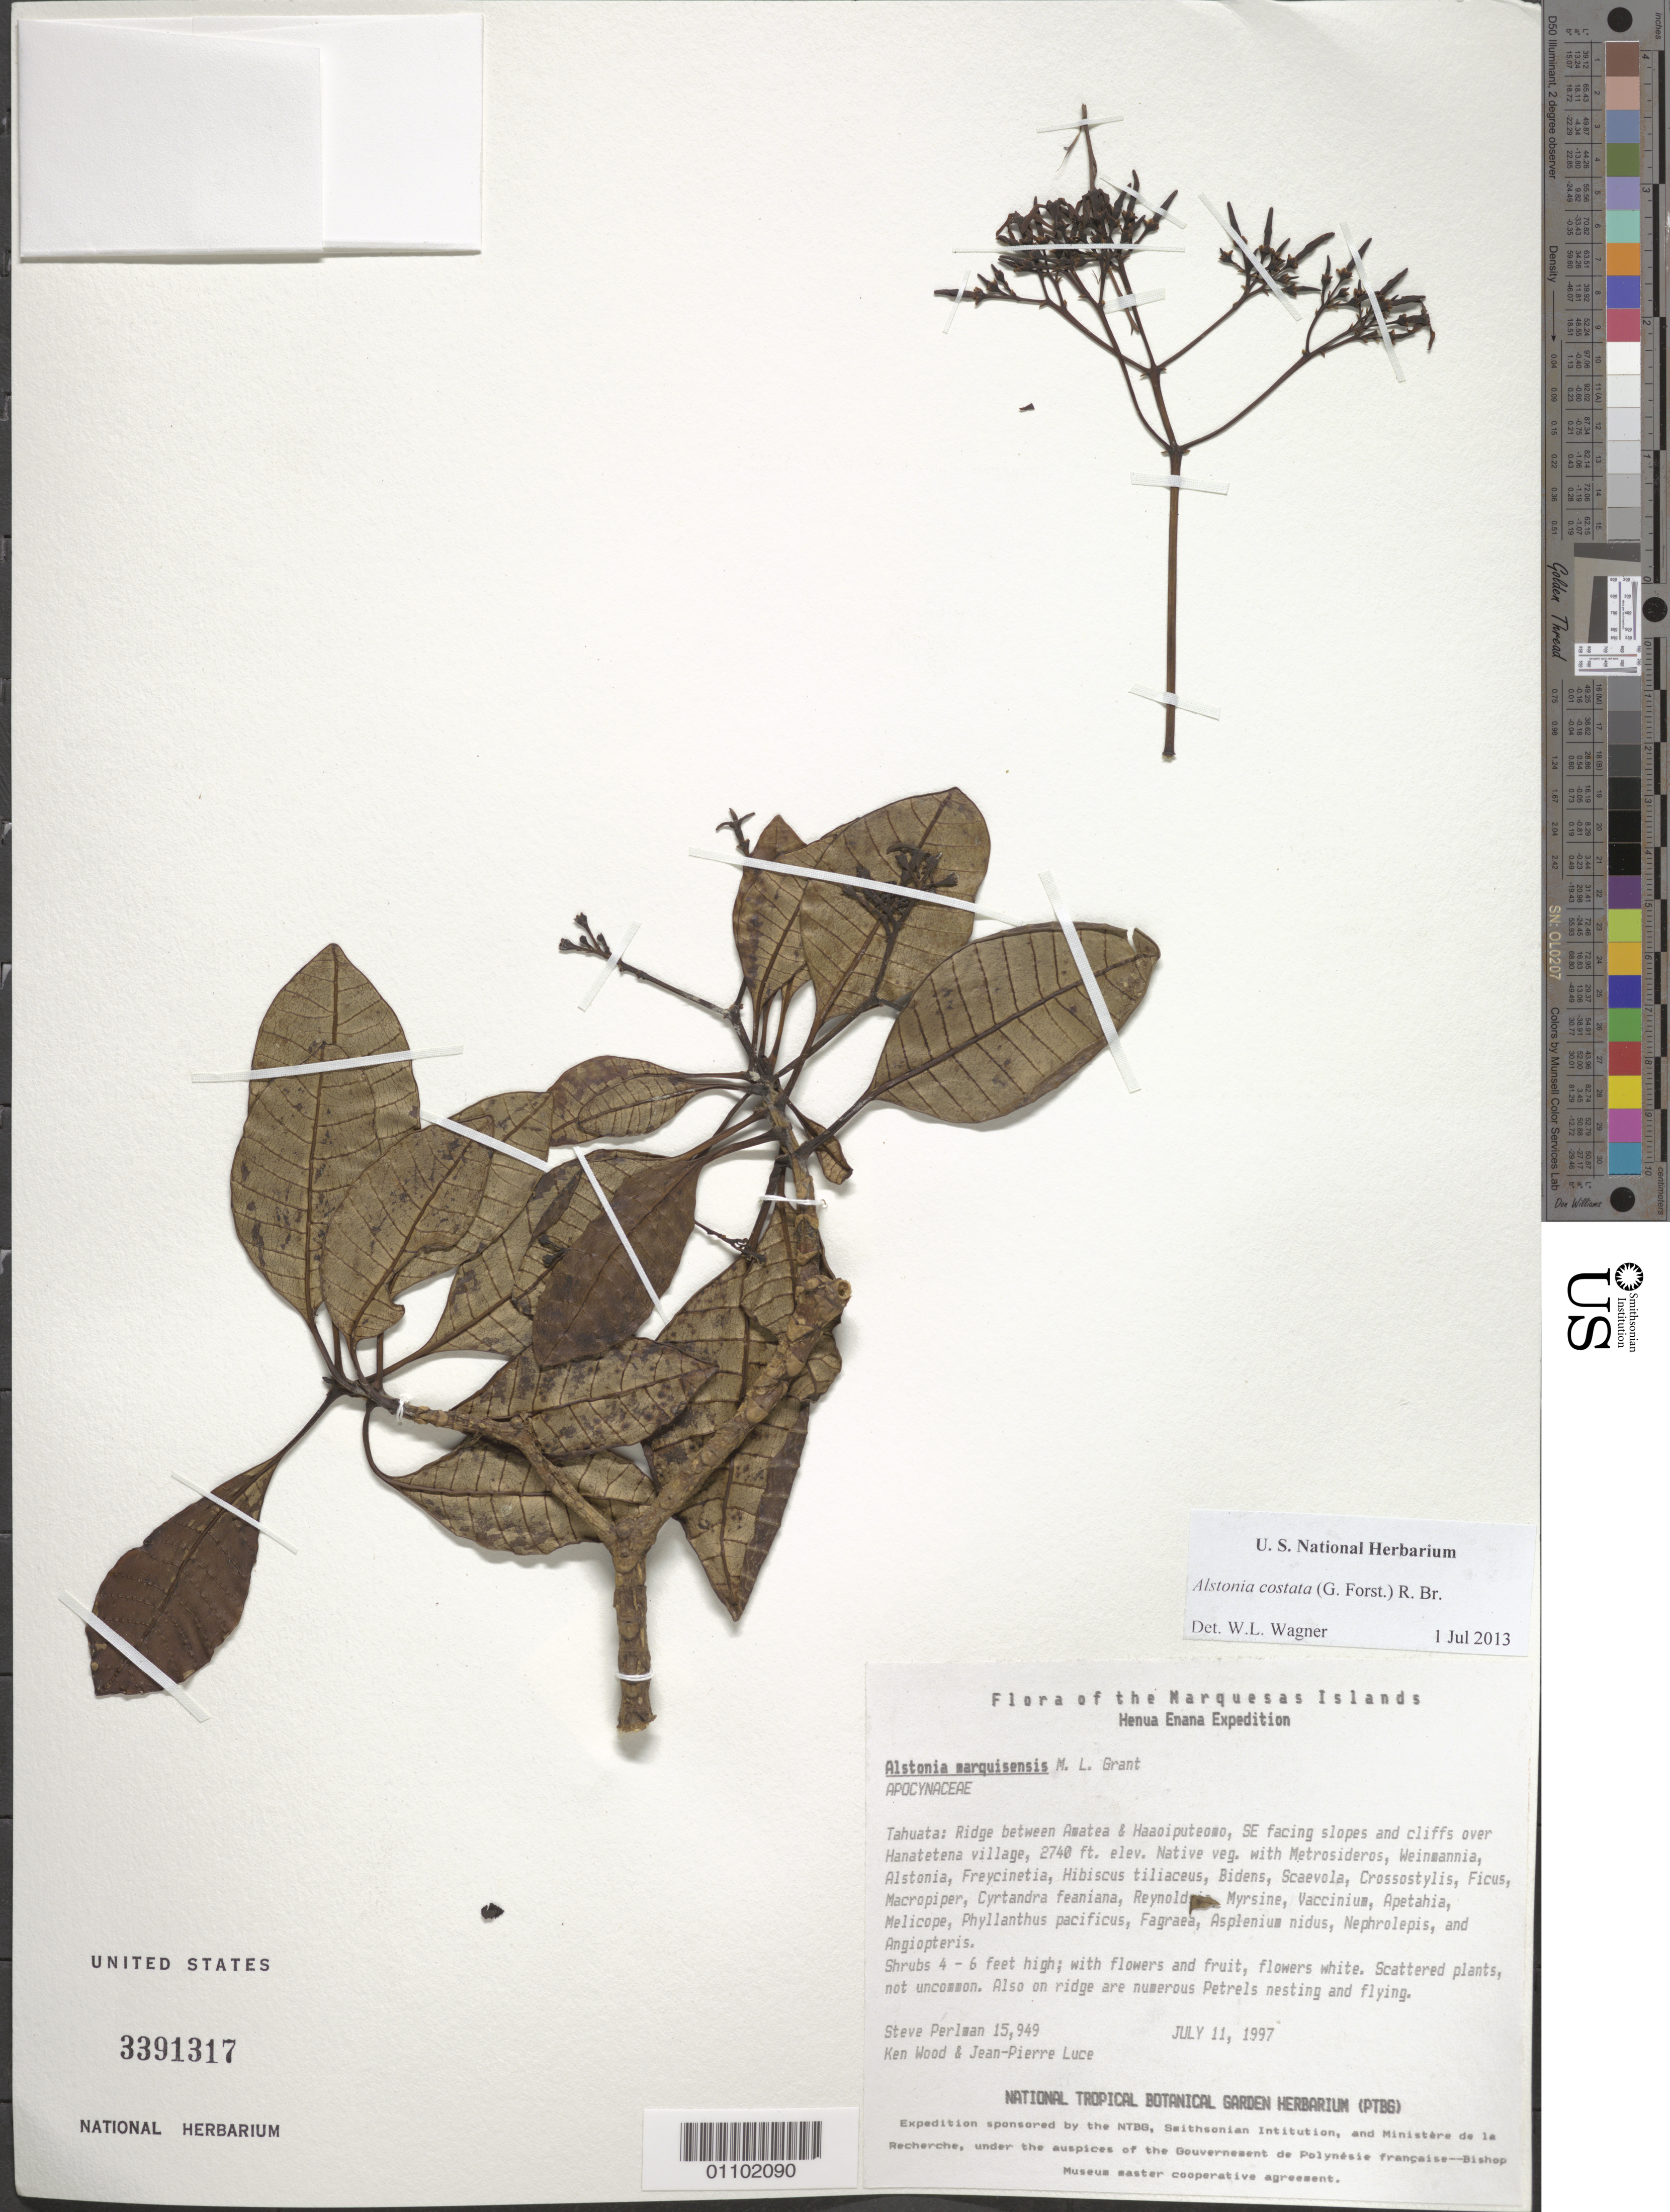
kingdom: Plantae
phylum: Tracheophyta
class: Magnoliopsida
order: Gentianales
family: Apocynaceae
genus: Alstonia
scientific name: Alstonia costata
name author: (G. Forst.) R. Br.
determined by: Lorence, David H., (PTBG), National Tropical Botanical Garden (UNITED STATES)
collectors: S. P. Perlman, K. R. Wood & J. Luce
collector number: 15949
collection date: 1997-07-11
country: French Polynesia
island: Tahuata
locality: Ridge between Amatea & Haaoiputeomo, SE facing slopes and cliffs over Hanatetena village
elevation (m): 835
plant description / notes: Native veg. Also on ridge are numerous Petrels nesting and flying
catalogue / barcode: US 3391317